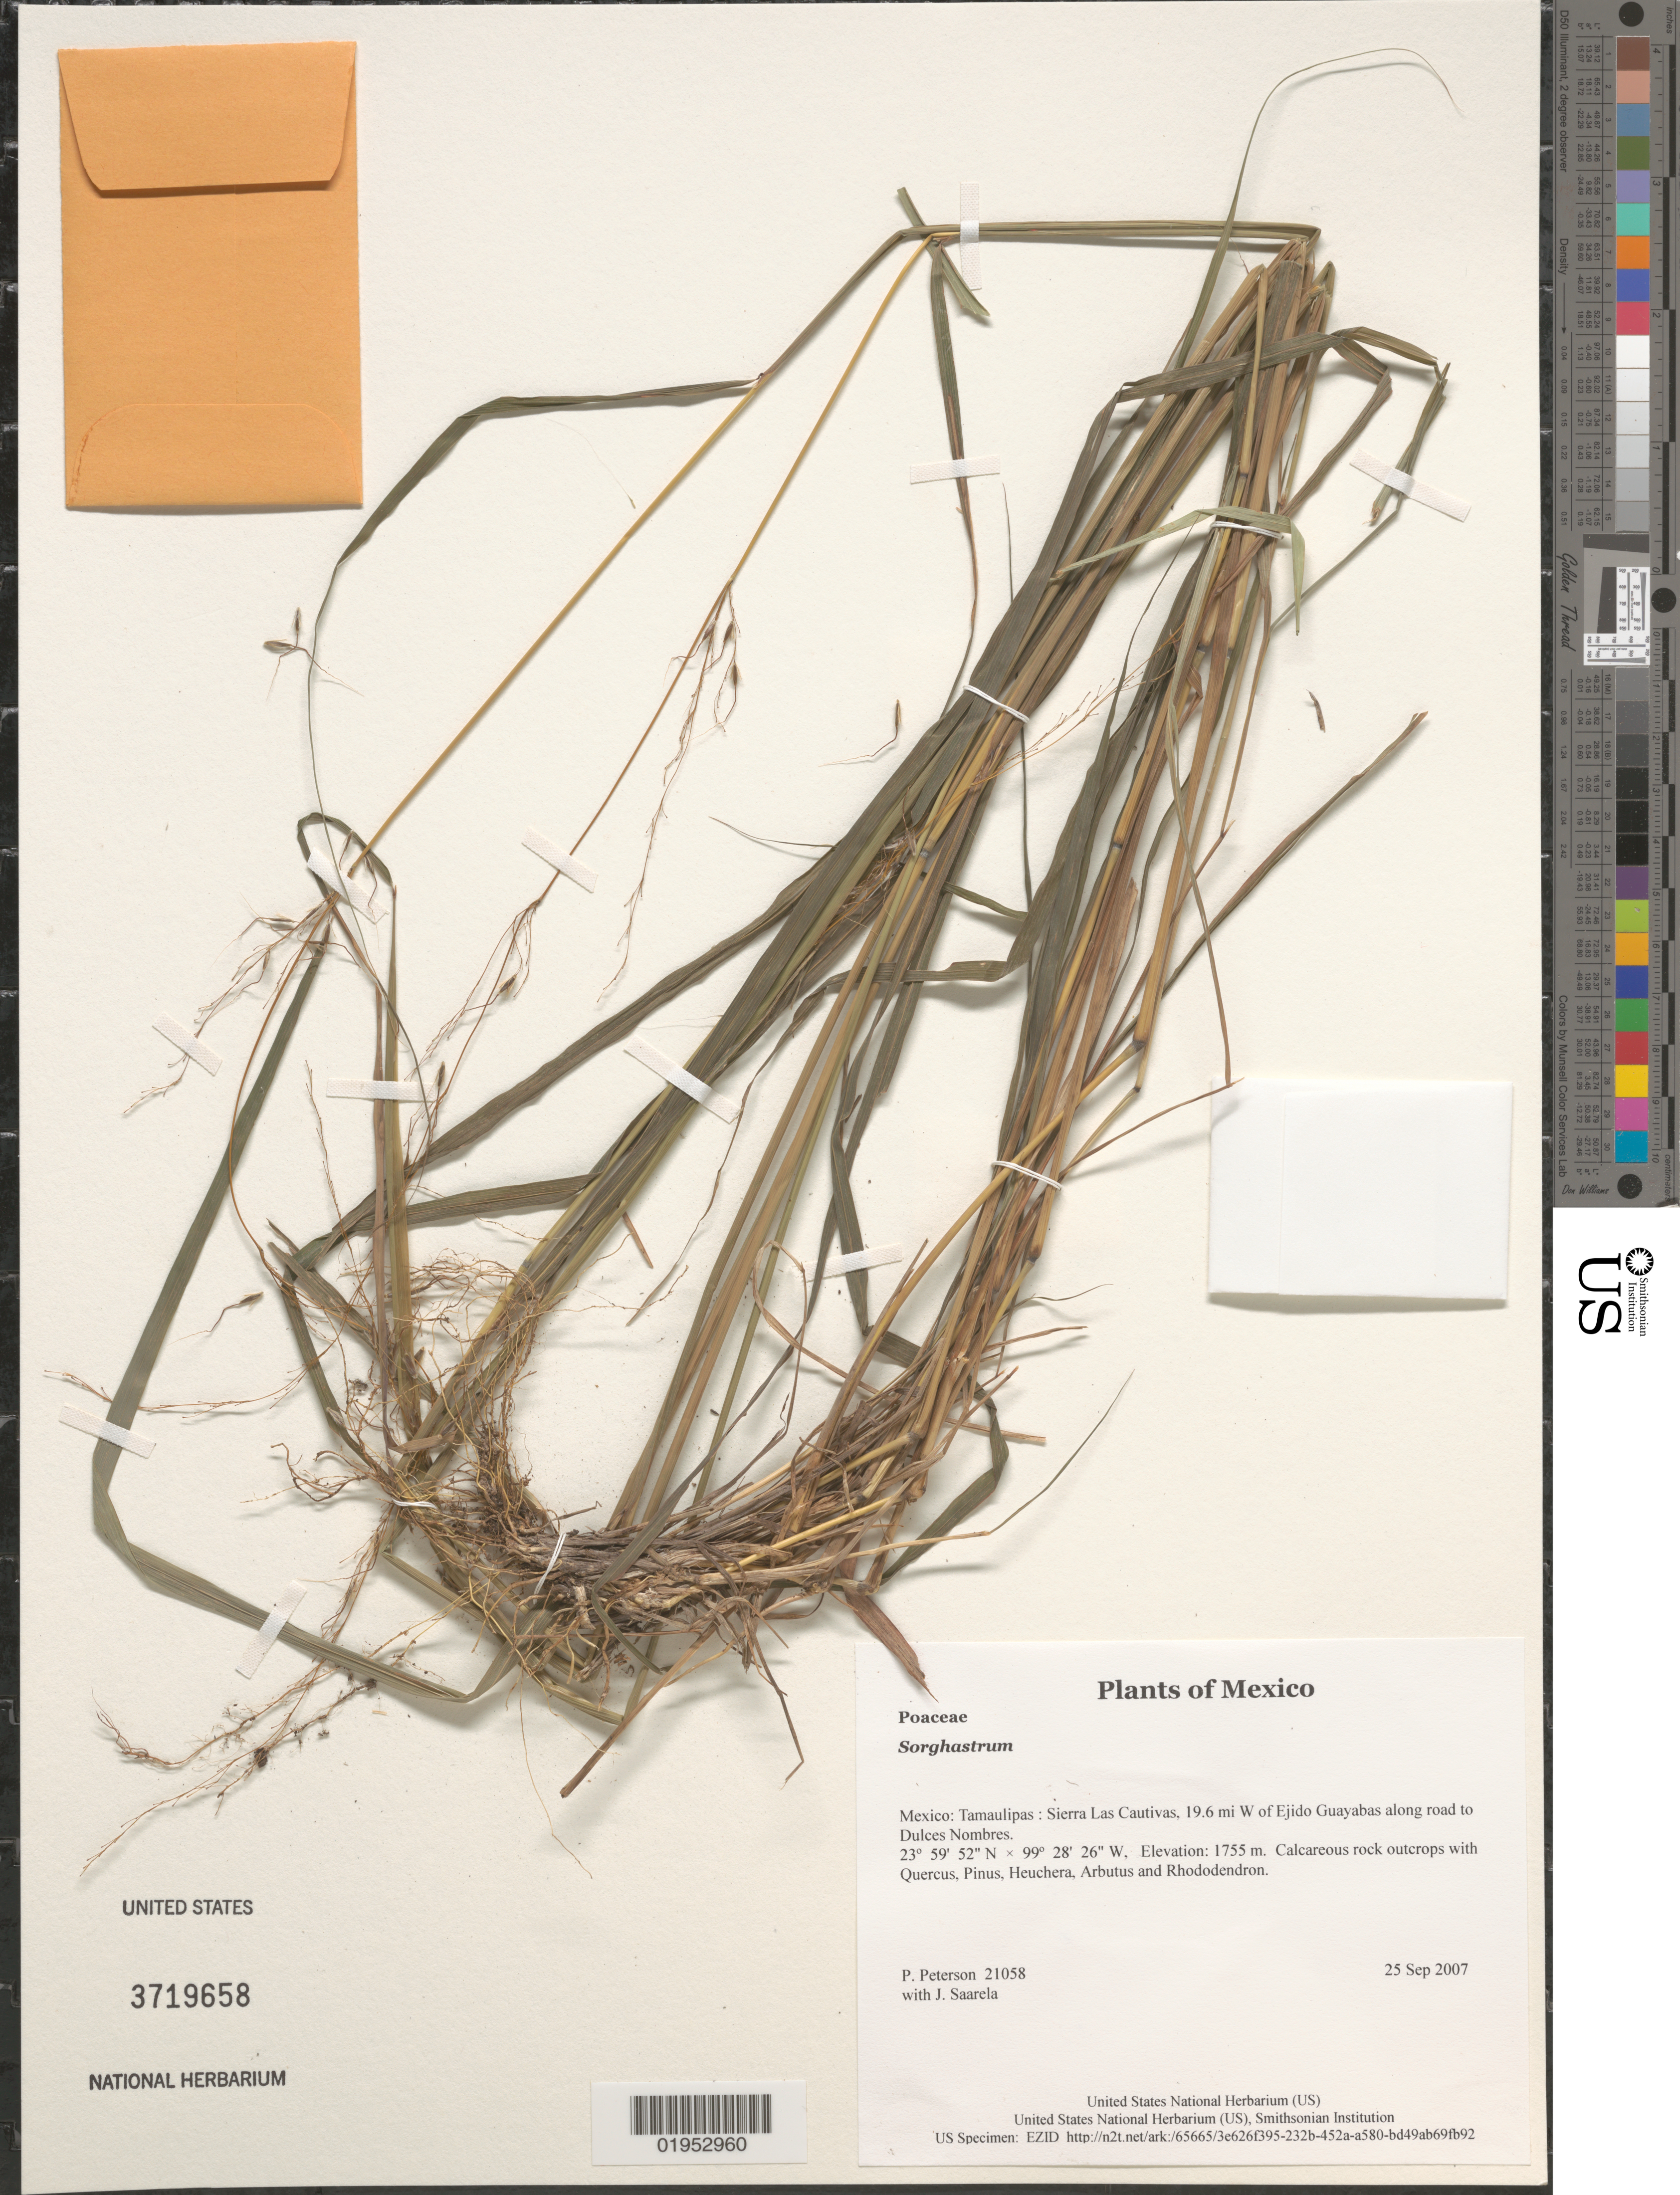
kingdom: Plantae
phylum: Tracheophyta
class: Liliopsida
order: Poales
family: Poaceae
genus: Sorghastrum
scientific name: Sorghastrum sp.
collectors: P. M. Peterson & J. Saarela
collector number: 21058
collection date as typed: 25 Sep 2007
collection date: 2007-09-25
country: Mexico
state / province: Tamaulipas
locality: Sierra Las Cautivas, 19.6 mi W of Ejido Guayabas along road to Dulces Nombres.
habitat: Calcareous rock outcrops with Quercus, Pinus, Heuchera, Arbutus and Rhododendron.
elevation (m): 1755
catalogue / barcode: US 3719658